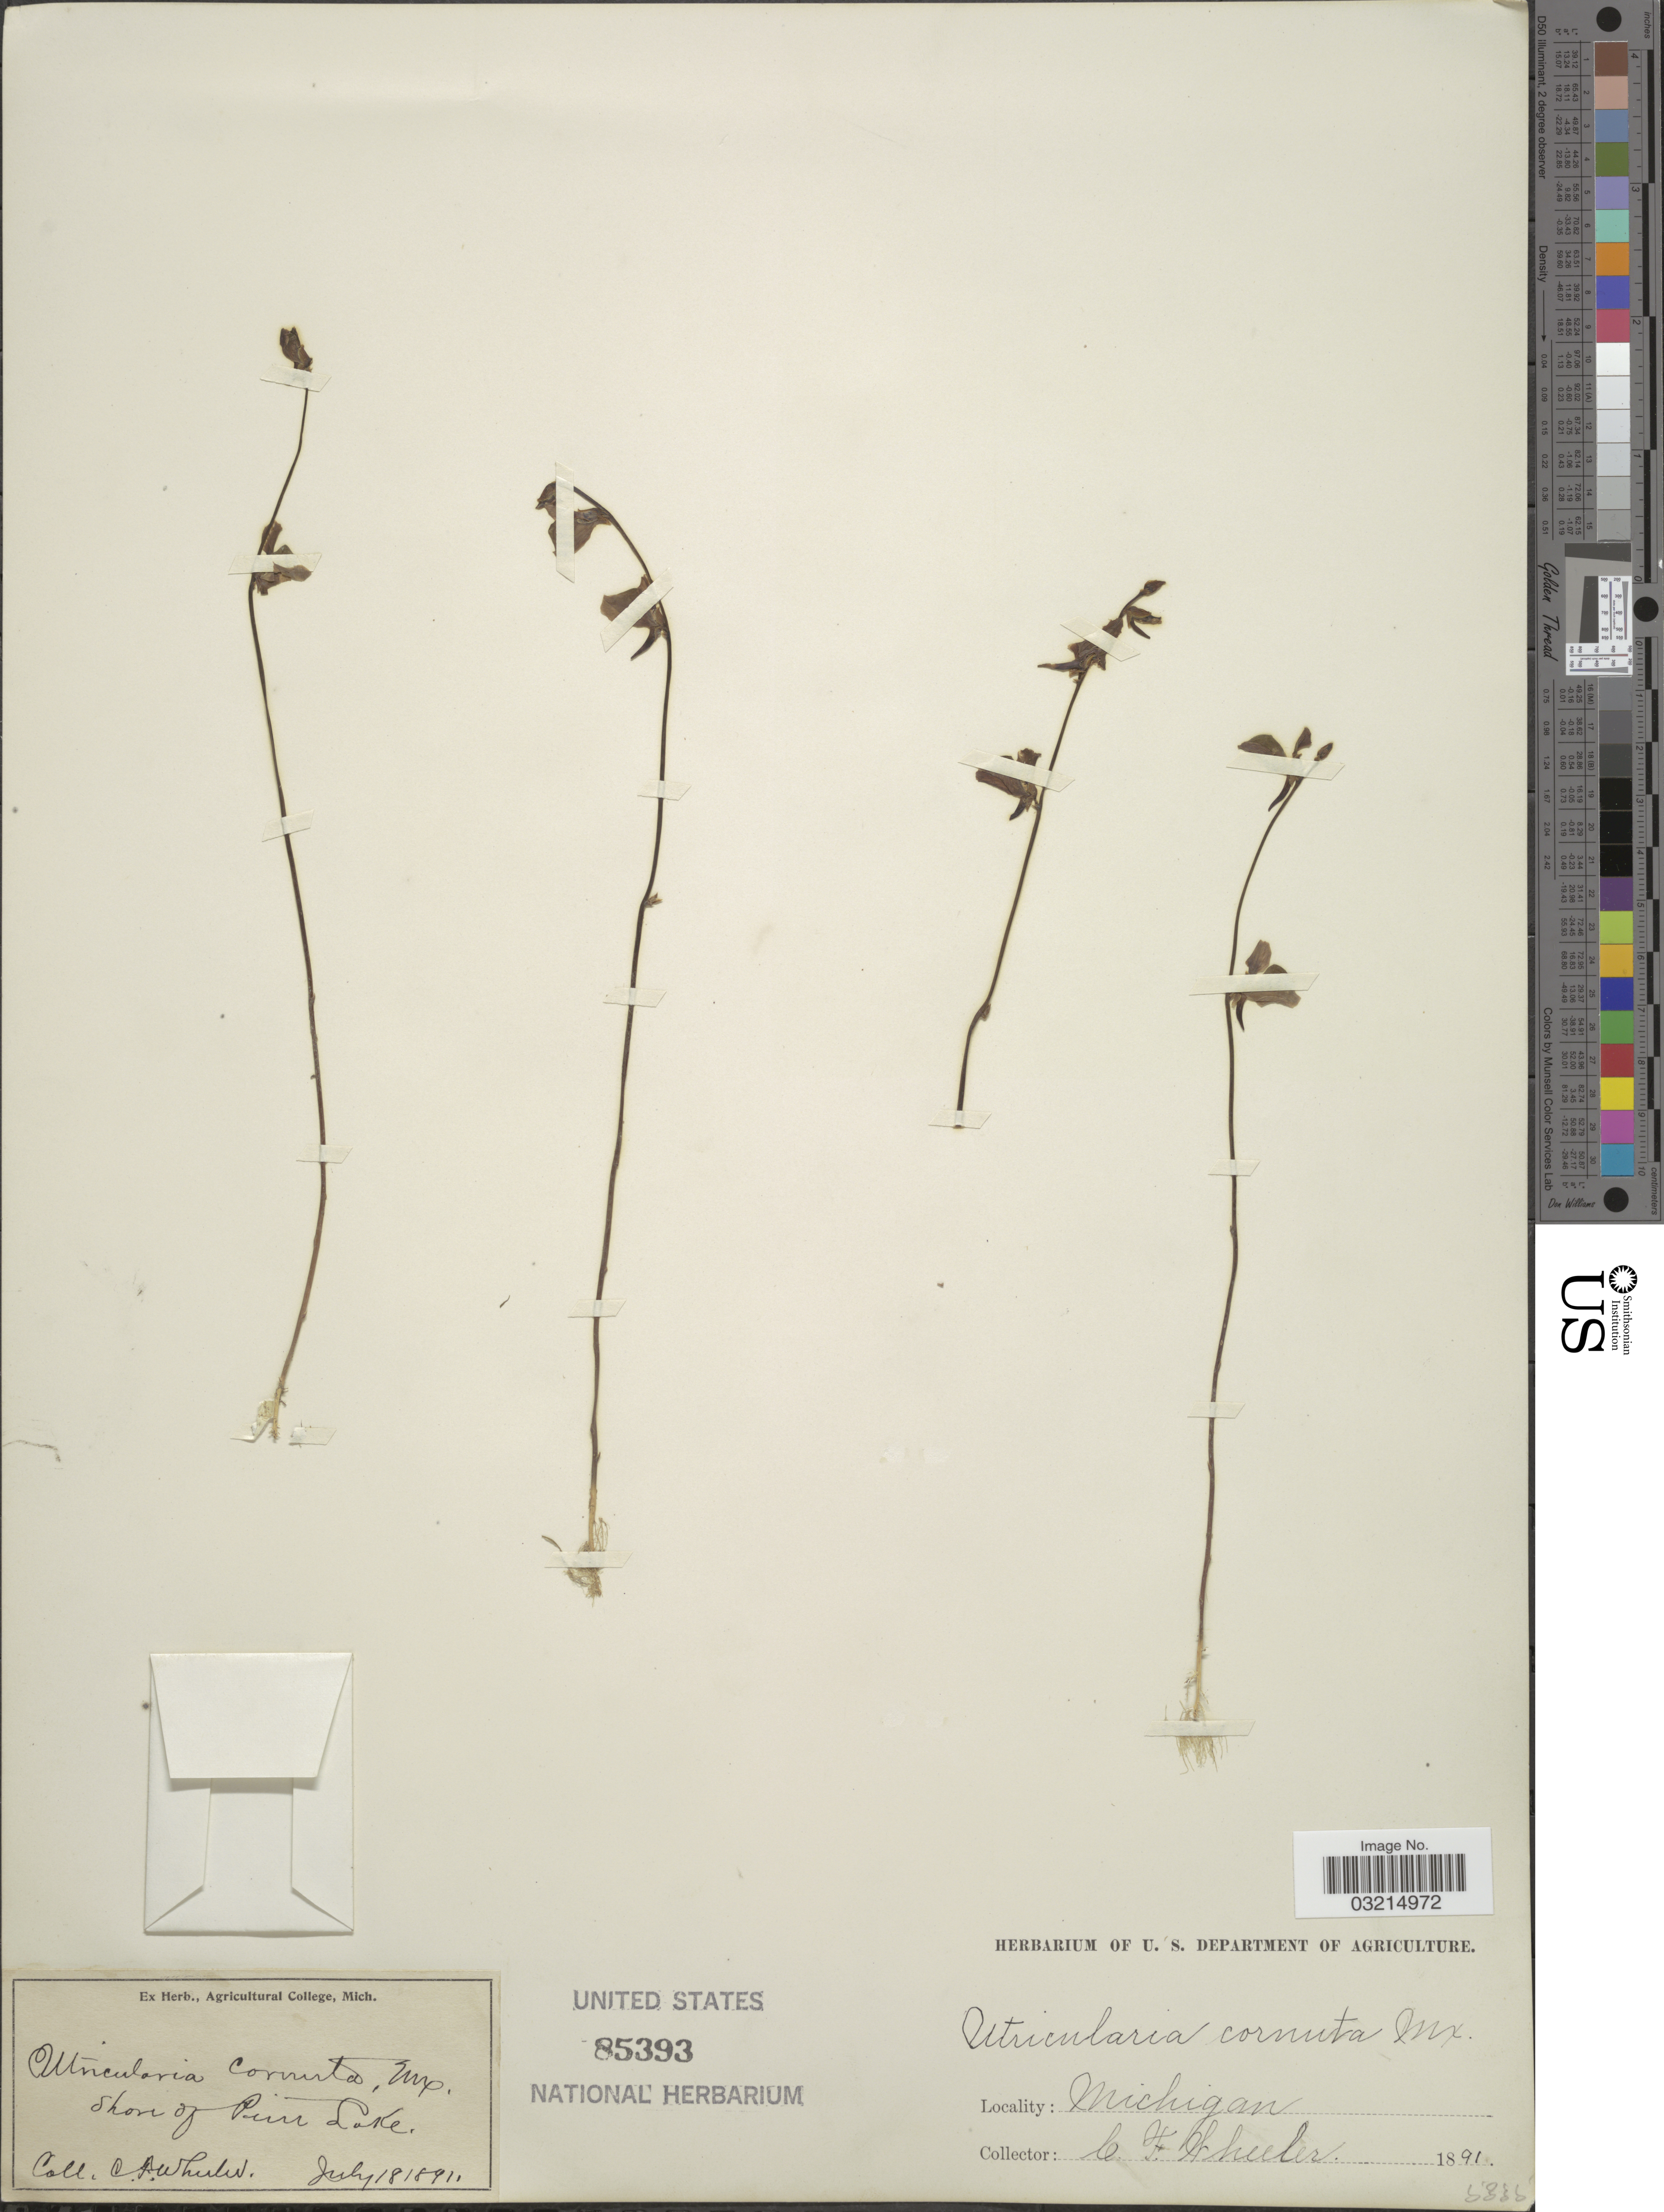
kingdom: Plantae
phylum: Tracheophyta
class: Magnoliopsida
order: Lamiales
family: Lentibulariaceae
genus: Utricularia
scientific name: Utricularia cornuta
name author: Michx.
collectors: C. Wheeler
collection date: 1891-07-18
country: United States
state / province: Michigan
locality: Shore of Pine Lake.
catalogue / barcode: US 85393